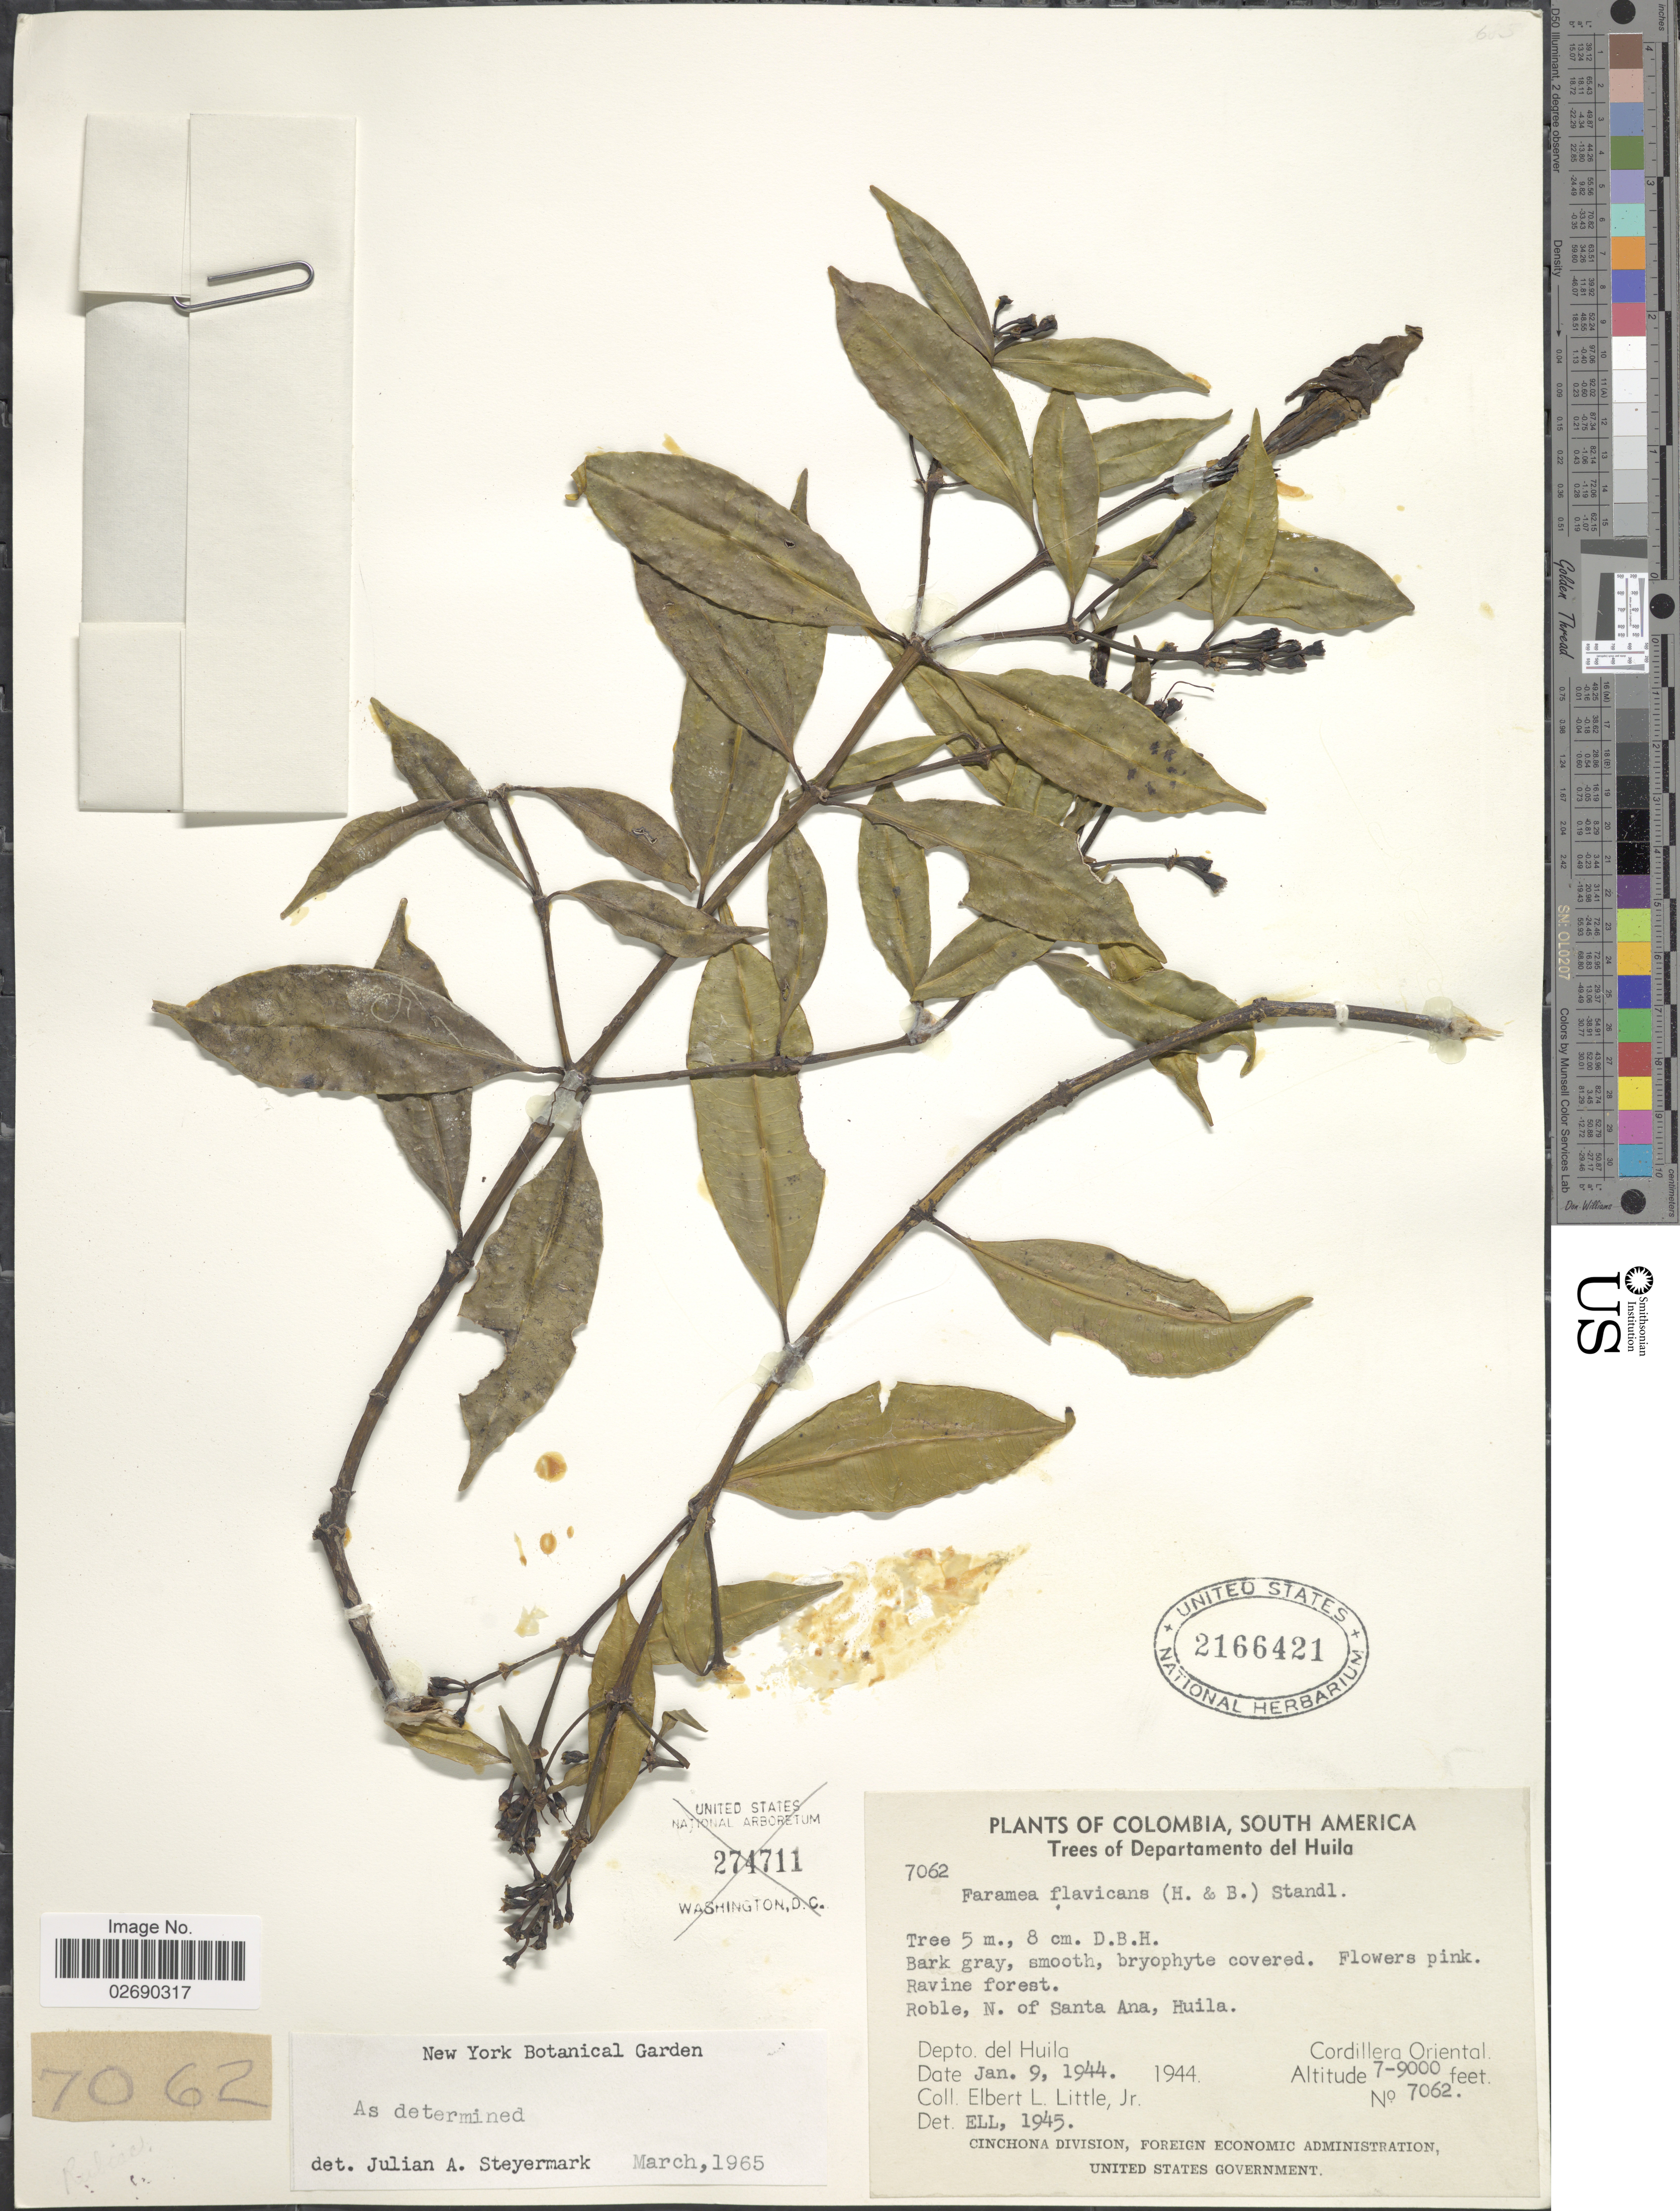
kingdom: Plantae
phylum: Tracheophyta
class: Magnoliopsida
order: Gentianales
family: Rubiaceae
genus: Faramea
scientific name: Faramea flavicans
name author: (Roem. & Schult.) Standl.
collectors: E. L. Little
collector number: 7062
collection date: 1944-01-09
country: Colombia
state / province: Huila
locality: Departamento del Huila, Ravine forest, Roble, N. of Santa Ana, Huila, Depto. del Huila, Cordillera Oriental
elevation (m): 2134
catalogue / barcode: US 2166421